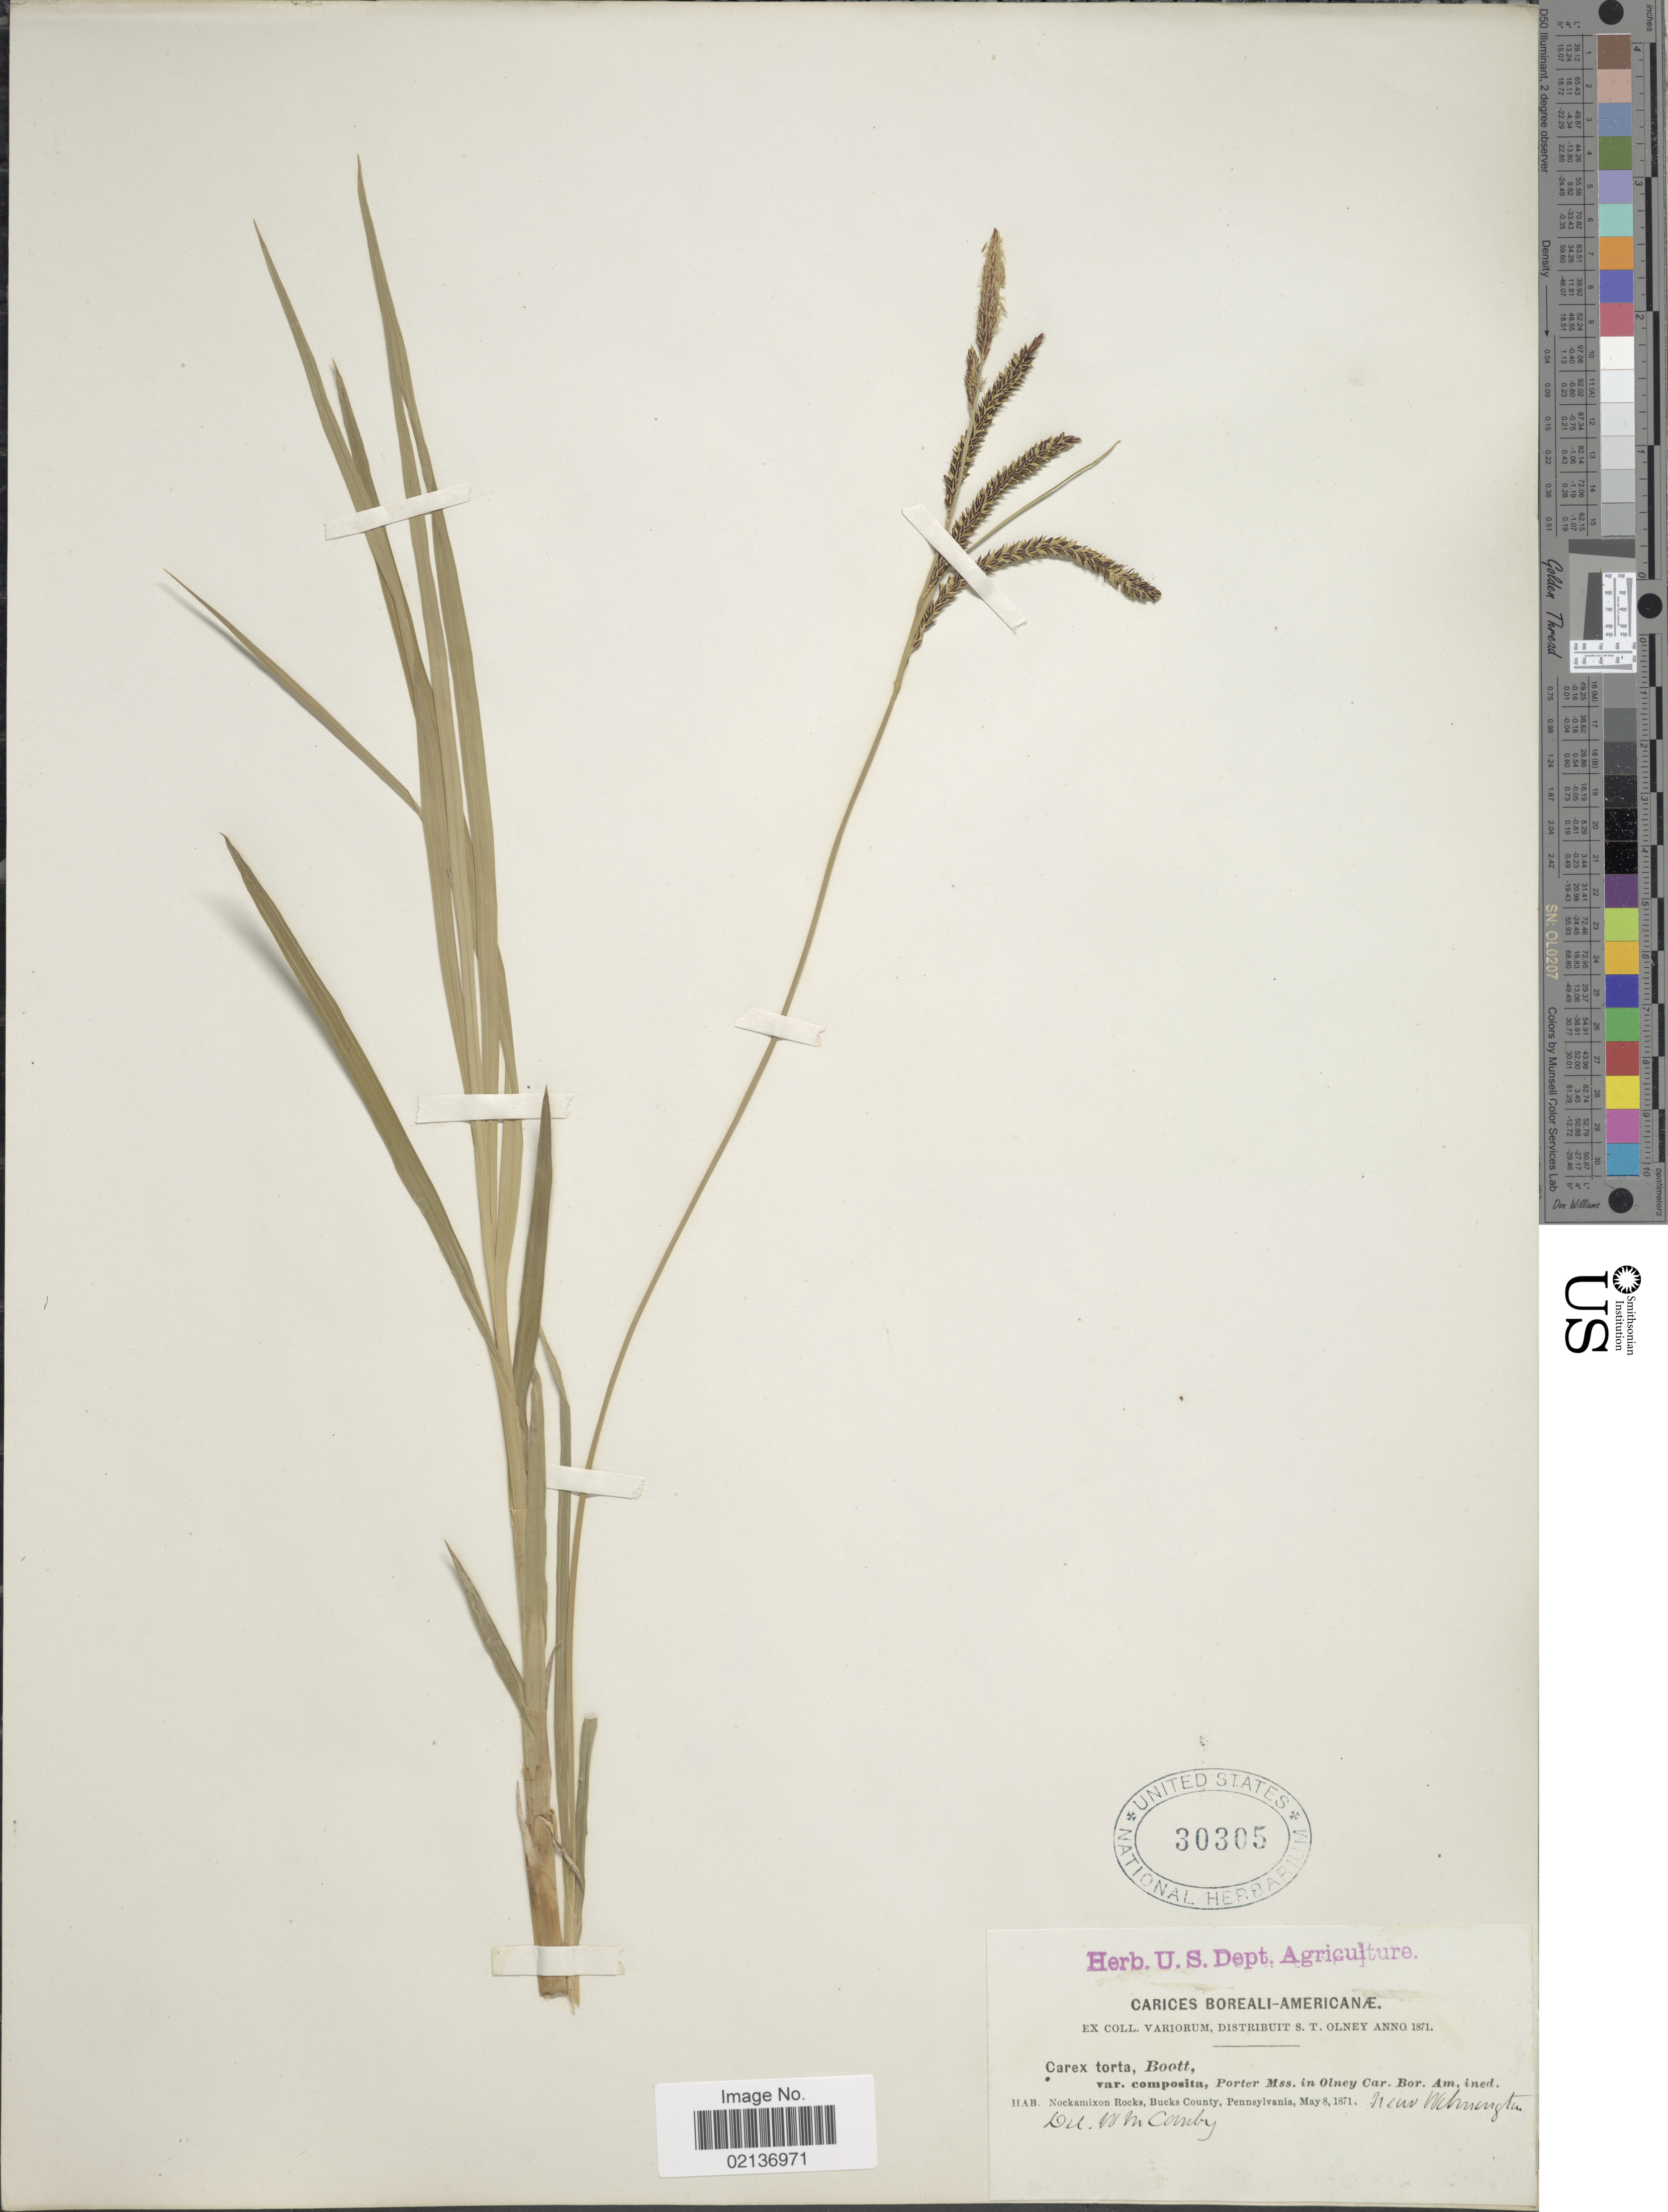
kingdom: Plantae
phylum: Tracheophyta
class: Liliopsida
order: Poales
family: Cyperaceae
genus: Carex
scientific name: Carex torta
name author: Boott ex Tuck.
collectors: S. Olney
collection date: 1871-05-08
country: United States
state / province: Pennsylvania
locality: Nockamixon Rocks, Bucks County, New Wilmington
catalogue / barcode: US 30305